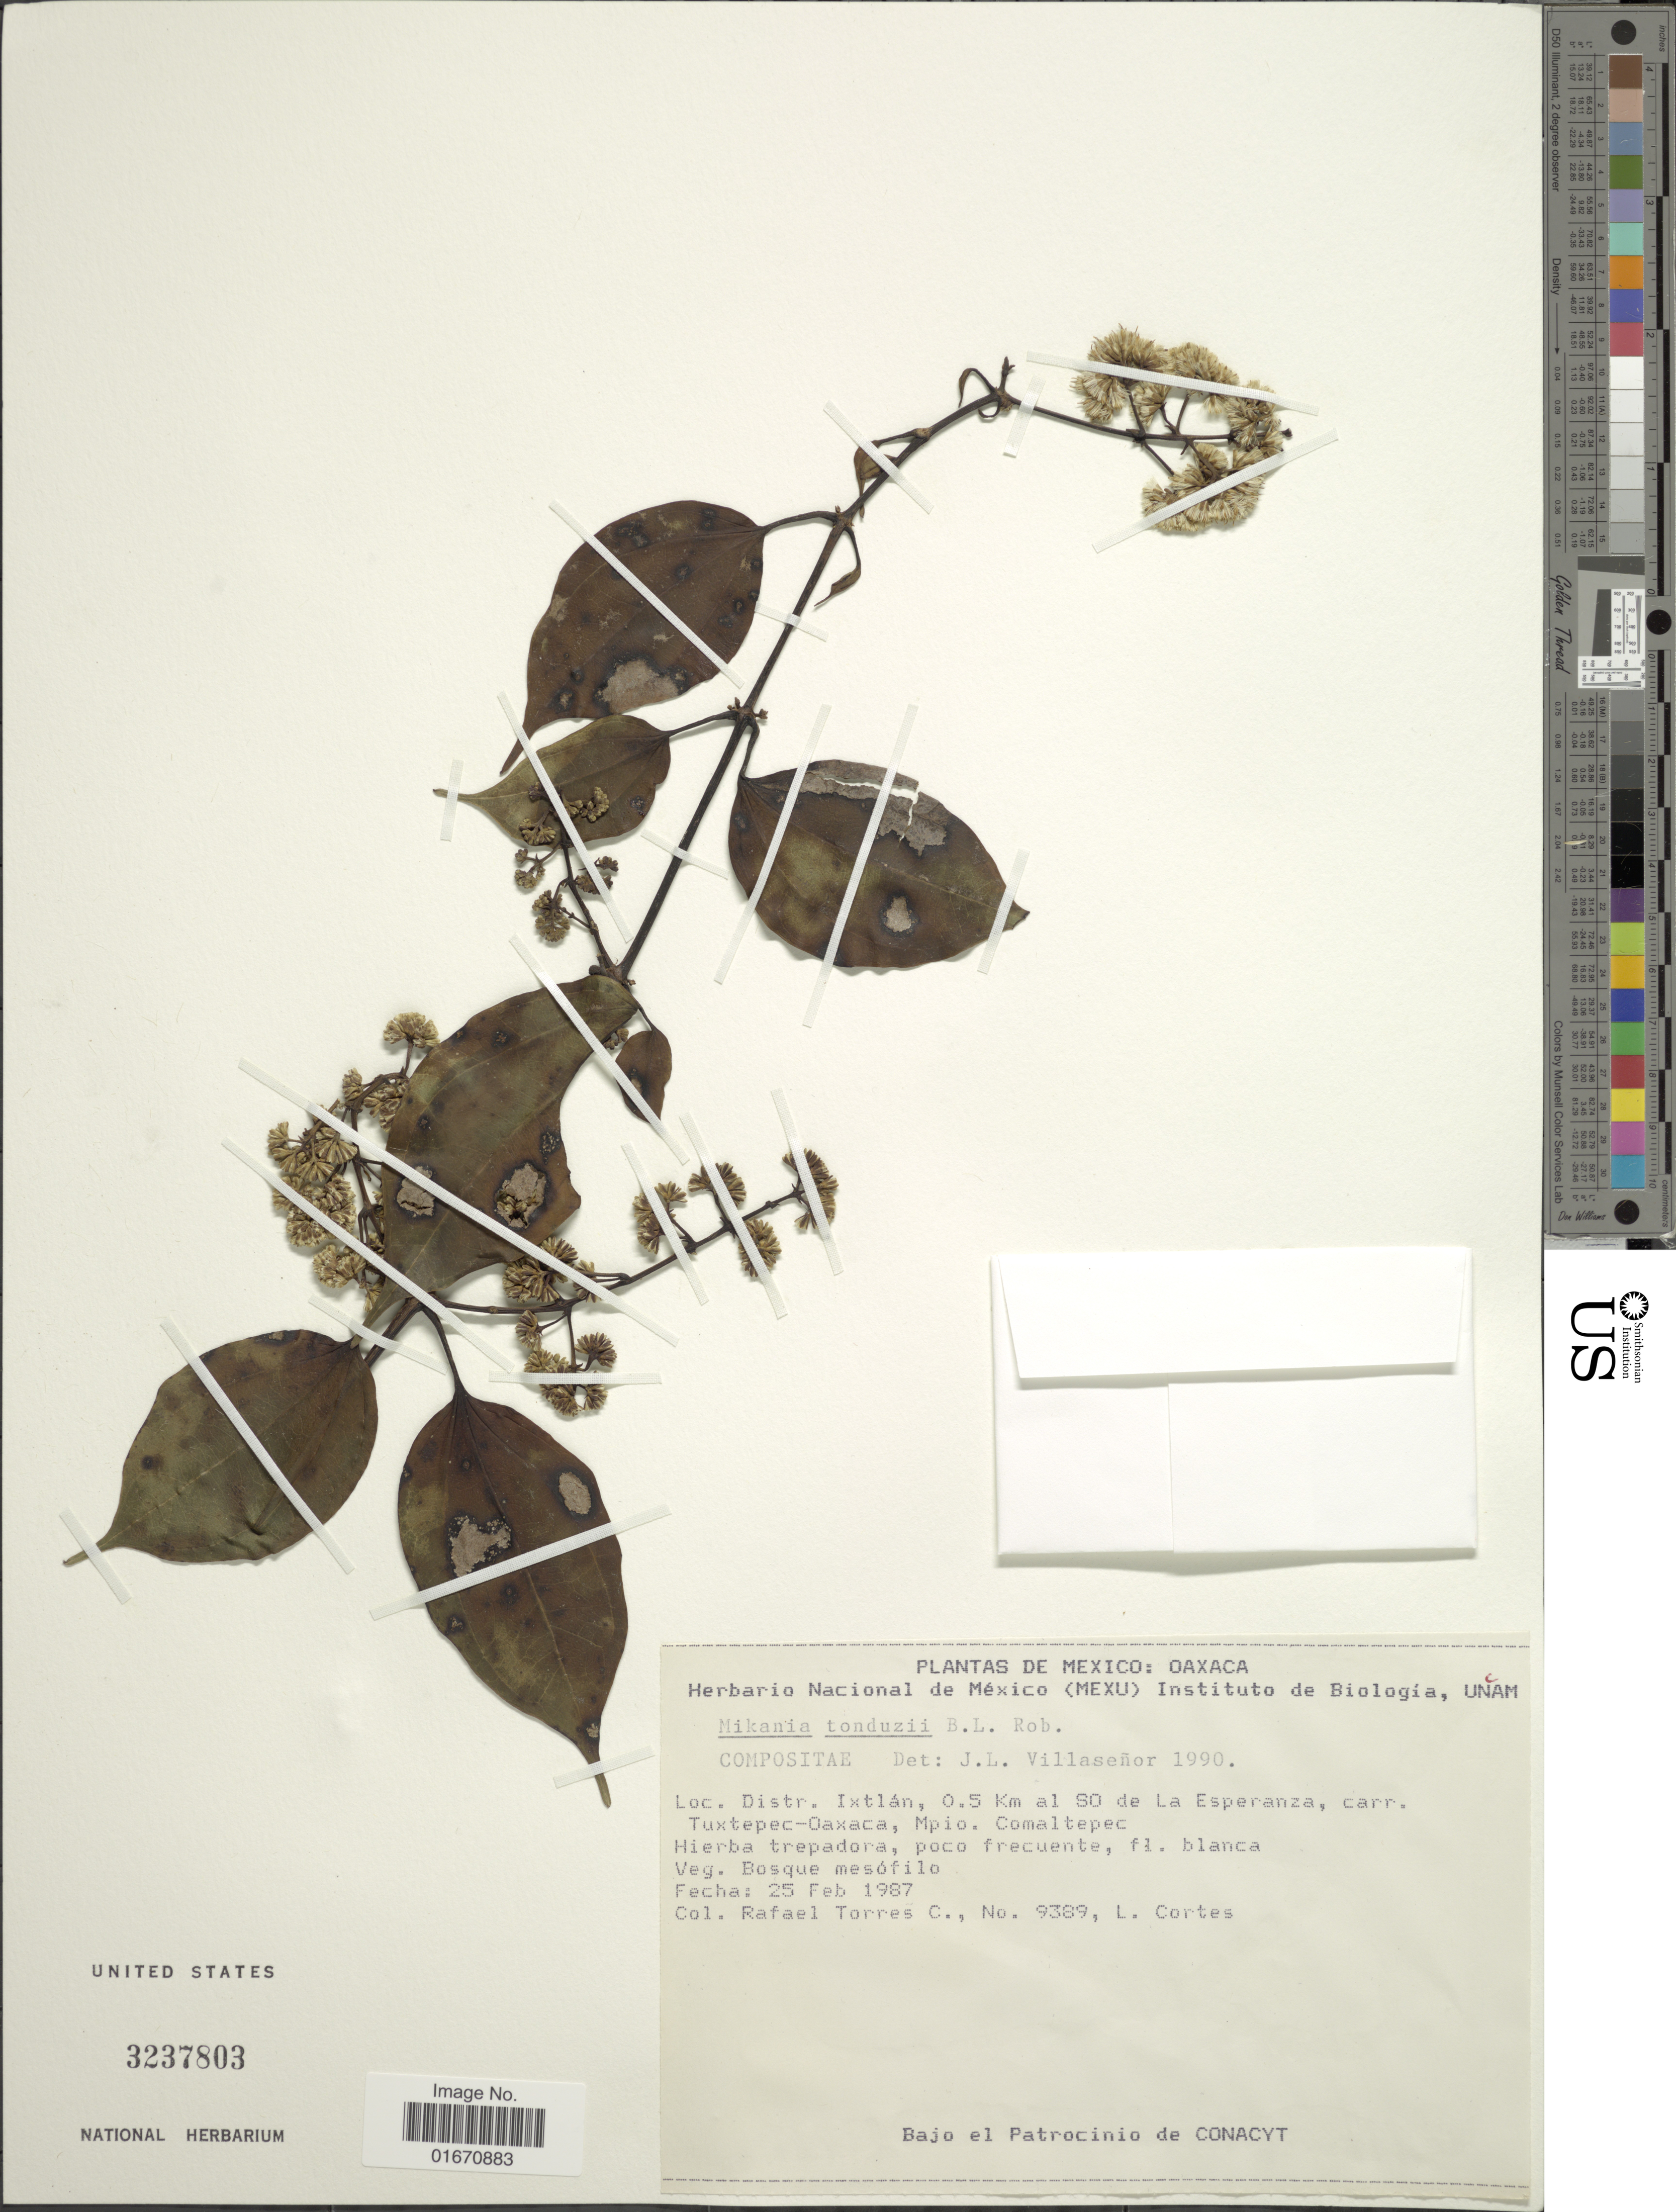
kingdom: Plantae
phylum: Tracheophyta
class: Magnoliopsida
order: Asterales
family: Asteraceae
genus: Mikania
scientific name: Mikania tonduzii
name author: B.L. Rob.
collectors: R. Torres C. & L. Cortes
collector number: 9389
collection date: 1987-02-25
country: Mexico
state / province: Oaxaca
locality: Distr. Ixtlan, 0.5 km al SO de La Esperanza, carr. Tuxtepec-Oaxaca, Mpio. Comaltepec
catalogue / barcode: US 3237803